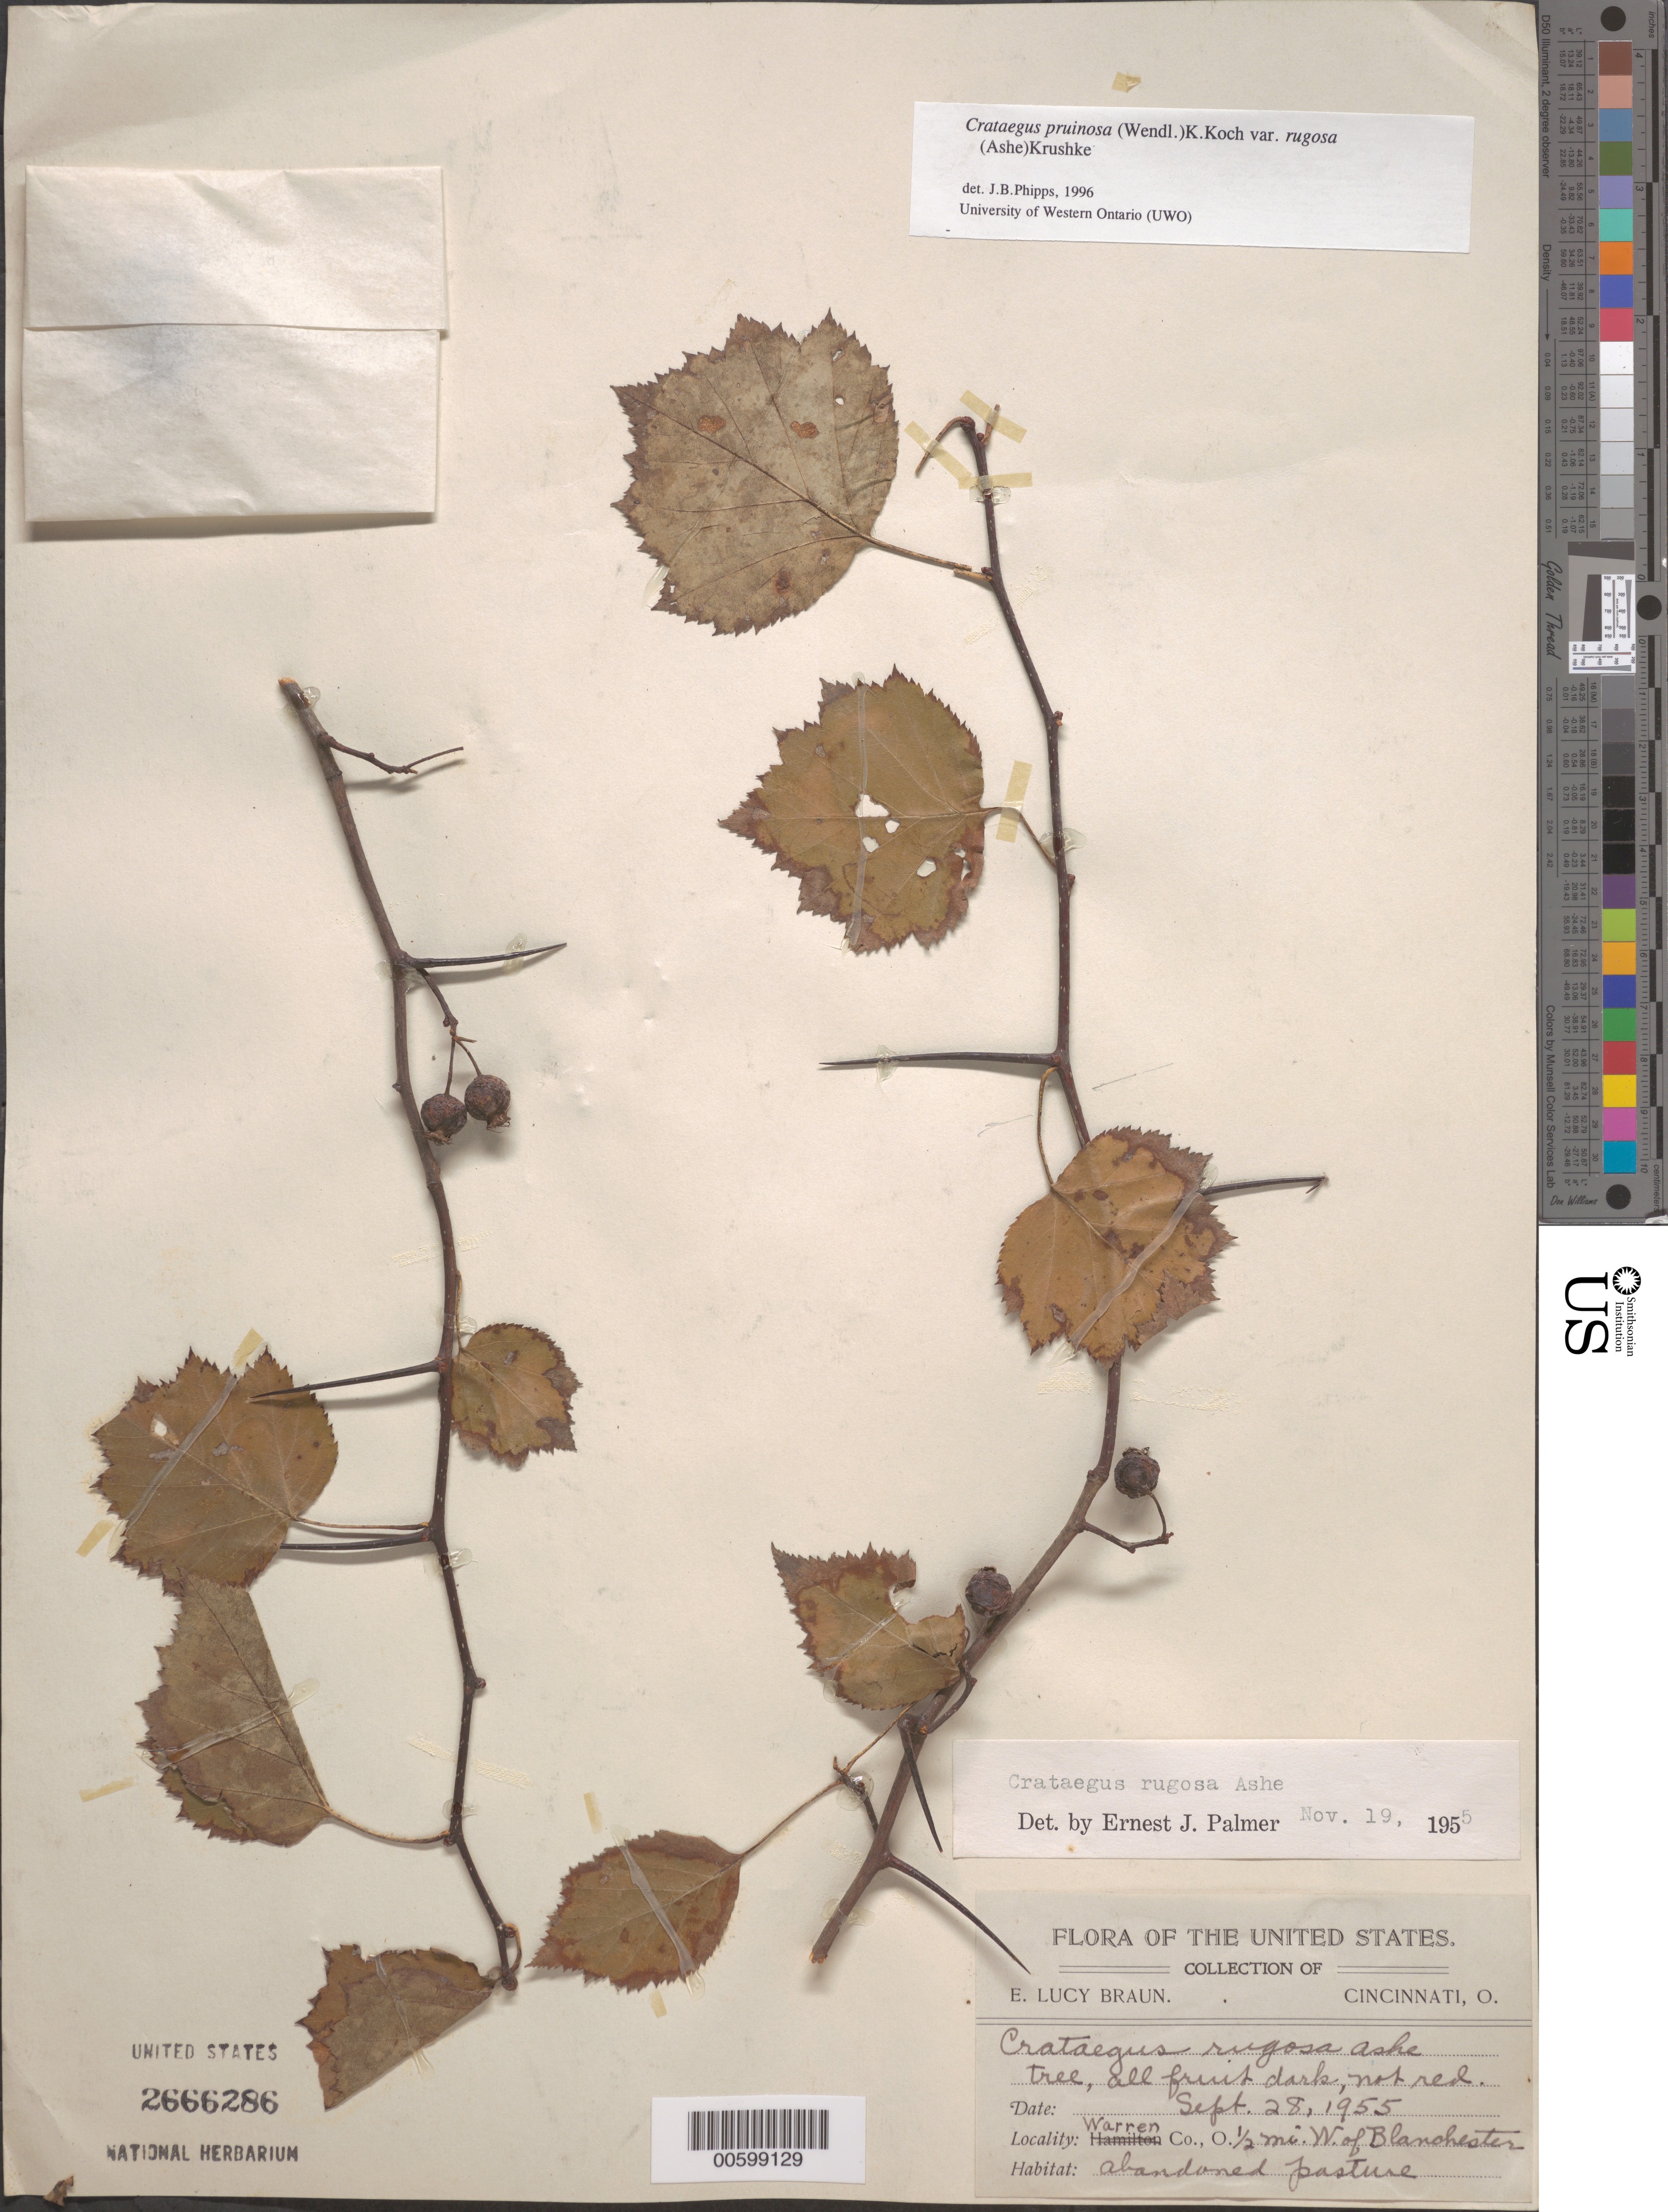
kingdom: Plantae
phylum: Tracheophyta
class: Magnoliopsida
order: Rosales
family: Rosaceae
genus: Crataegus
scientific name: Crataegus pruinosa var. rugosa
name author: (Ashe) Kruschke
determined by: Phipps, James B., (UWO), University of Western Ontario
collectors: E. L. Braun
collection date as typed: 28 Sep 1955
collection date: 1955-09-28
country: United States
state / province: Ohio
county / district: Warren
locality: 0.5 mi. W of Blanchester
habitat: Abandoned pasture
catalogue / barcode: US 2666286